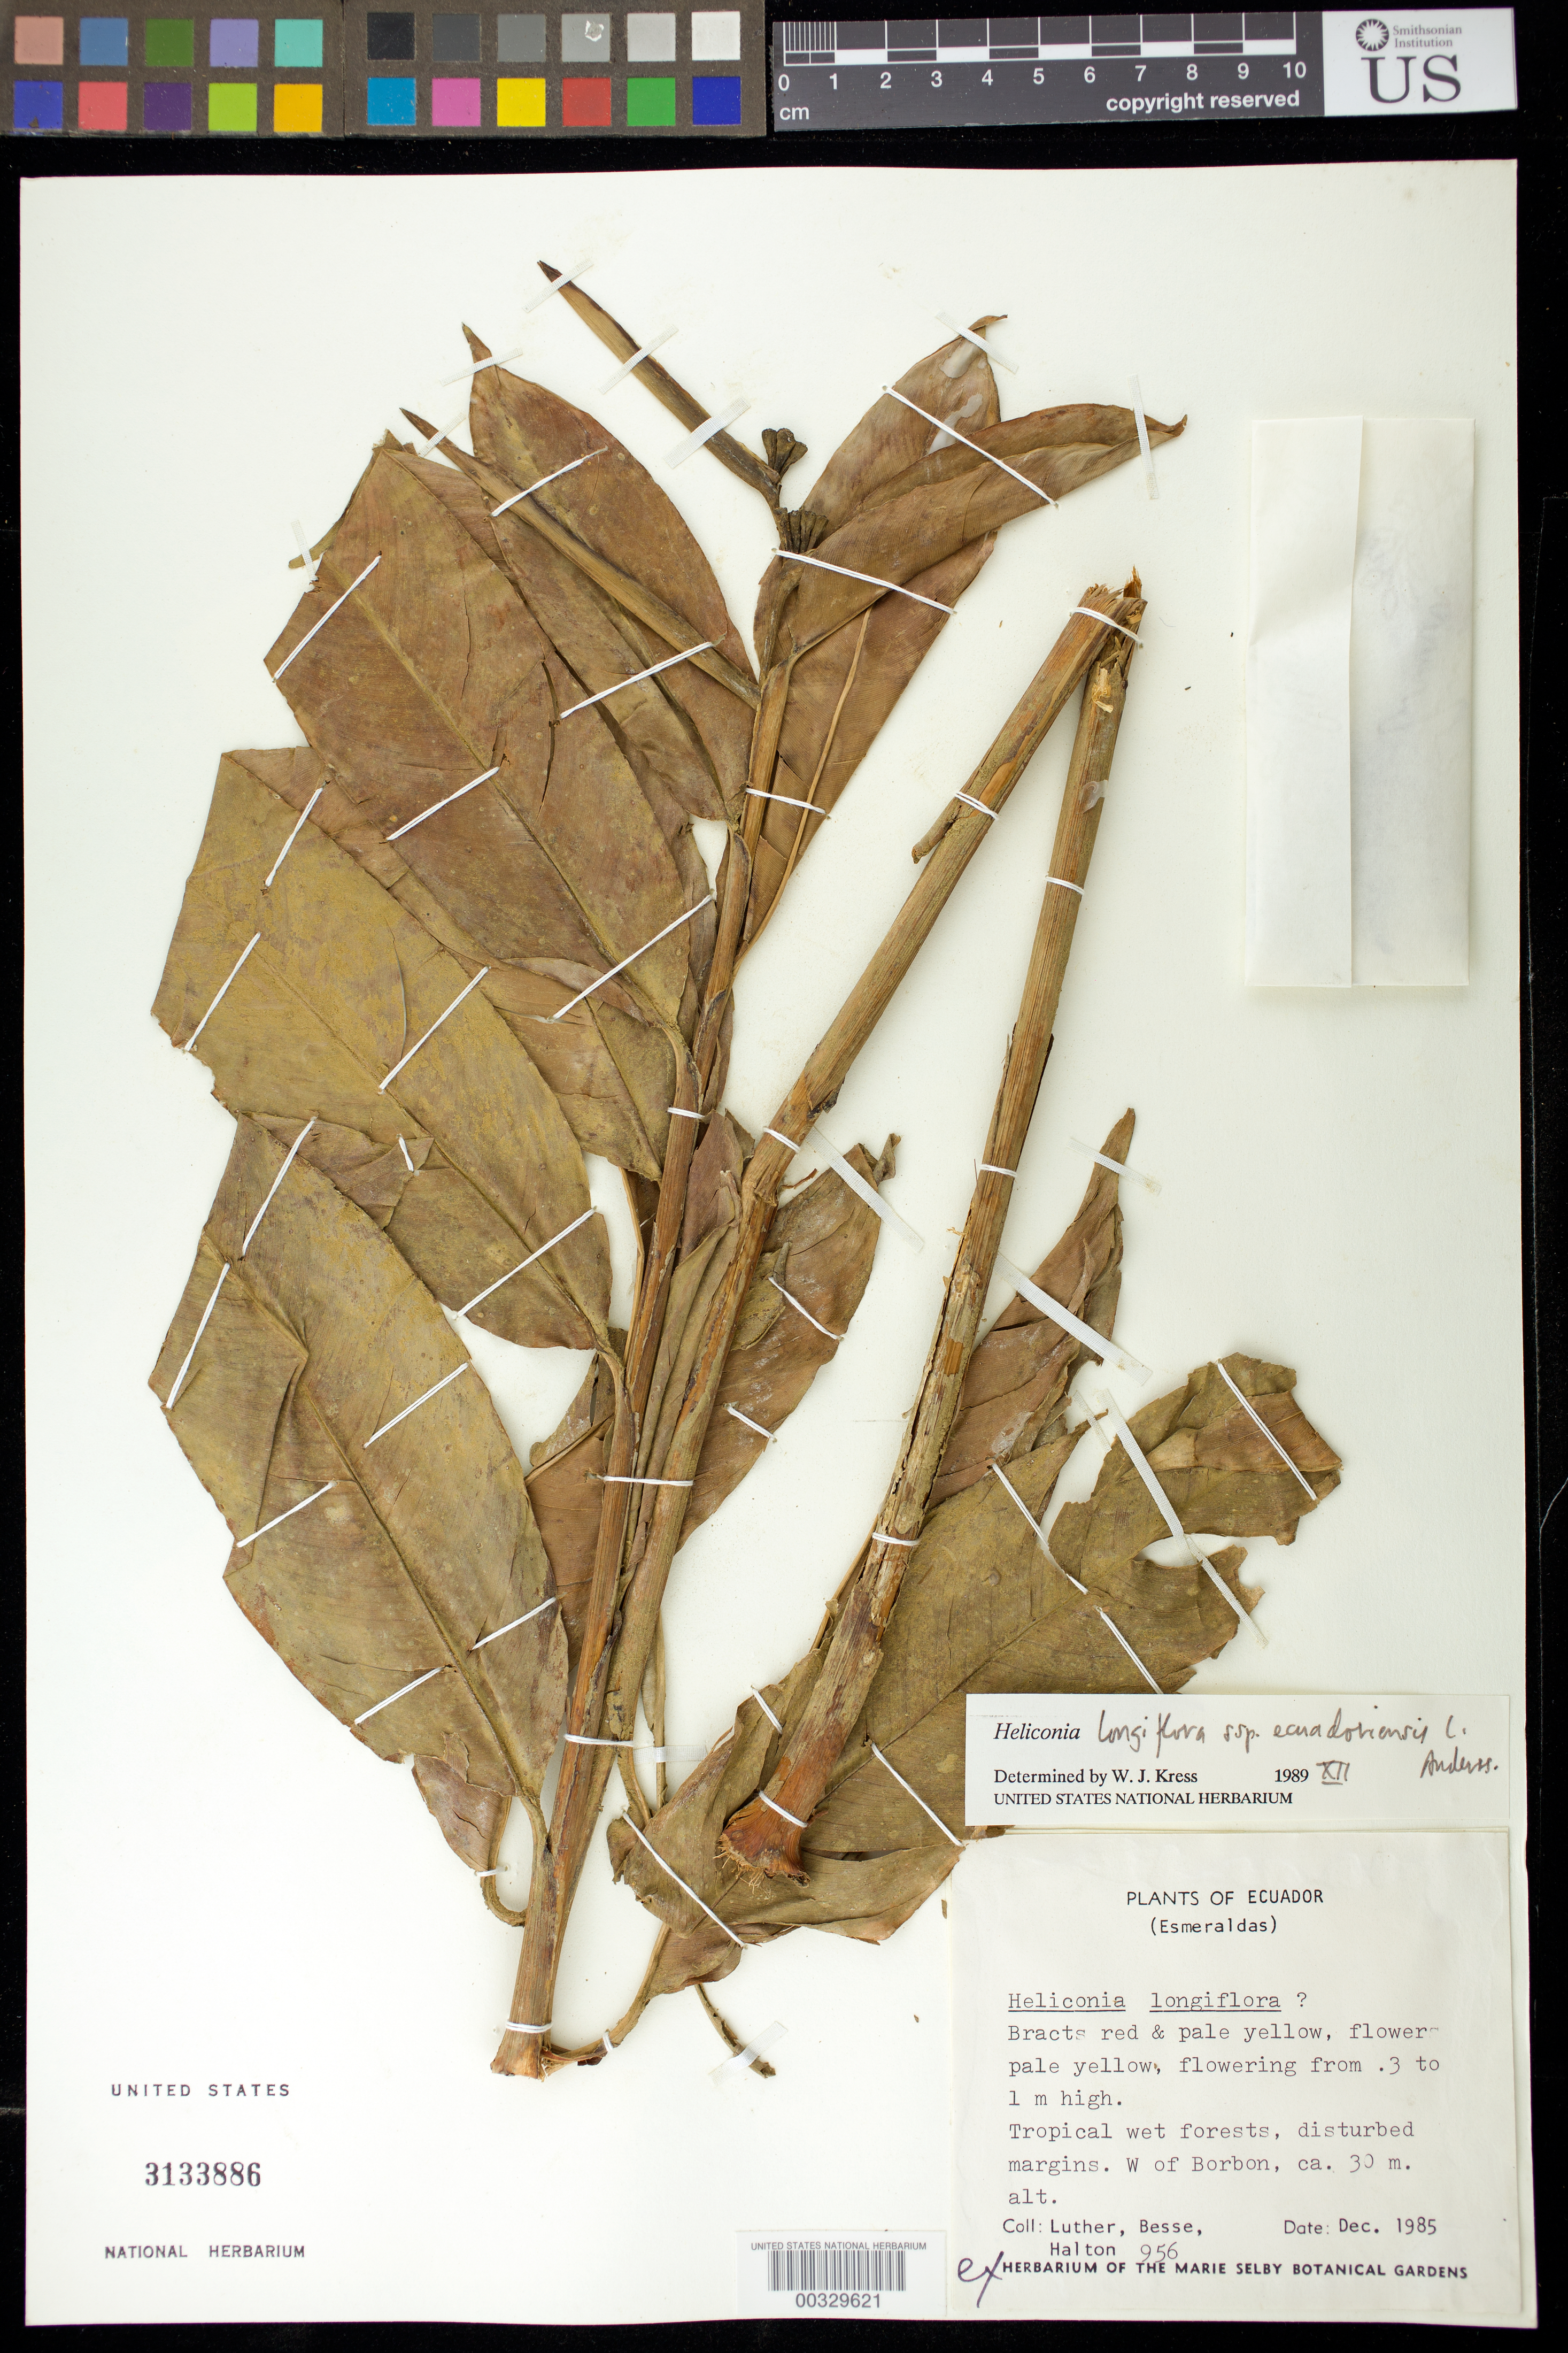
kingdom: Plantae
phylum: Tracheophyta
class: Liliopsida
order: Zingiberales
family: Heliconiaceae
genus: Heliconia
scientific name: Heliconia longiflora subsp. ecuadoriensis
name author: L. Andersson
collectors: Harry E. Luther, Libby Besse & J. Halton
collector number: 956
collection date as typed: Dec 1985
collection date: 1985-12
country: Ecuador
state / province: Esmeraldas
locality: W of Borbon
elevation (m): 30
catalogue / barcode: US 3133886